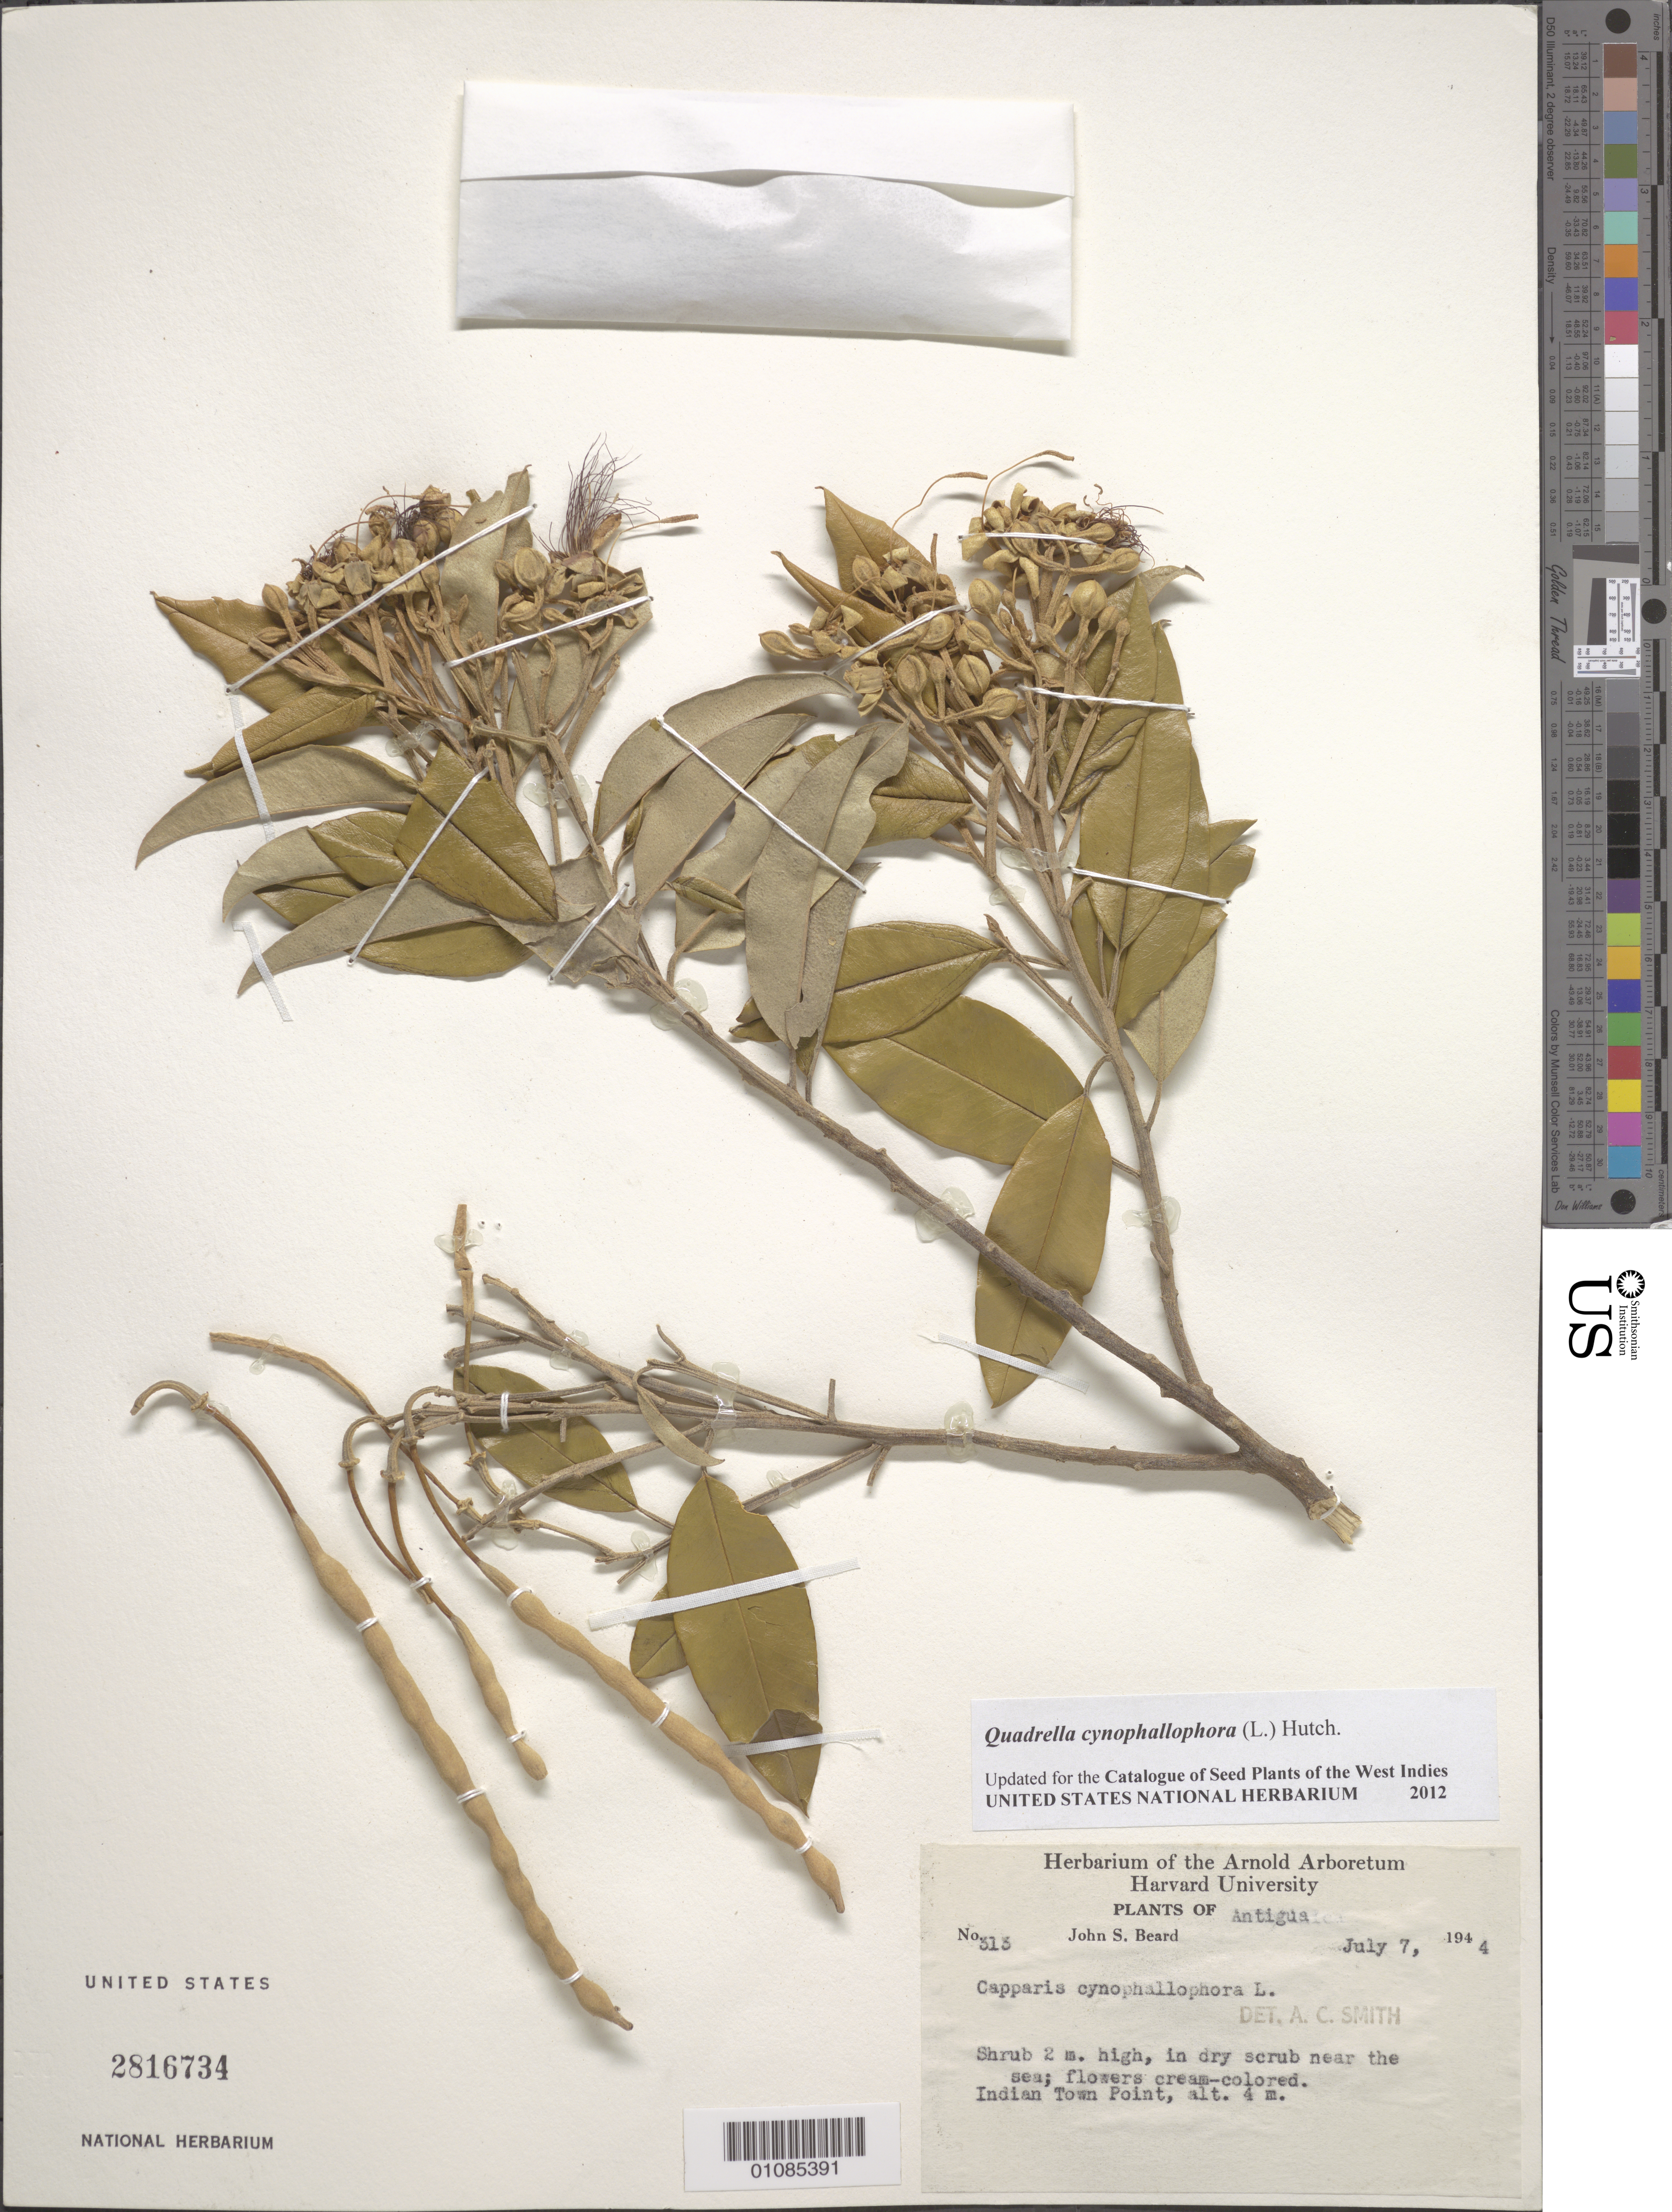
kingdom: Plantae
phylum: Tracheophyta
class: Magnoliopsida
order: Brassicales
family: Capparaceae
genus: Quadrella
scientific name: Quadrella cynophallophora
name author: (L.) Hutch.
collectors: J. Beard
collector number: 313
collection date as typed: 07 Jul 1944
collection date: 1944-07-07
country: Antigua and Barbuda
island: Antigua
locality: Indian Town Point.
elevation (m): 4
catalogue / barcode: US 2816734